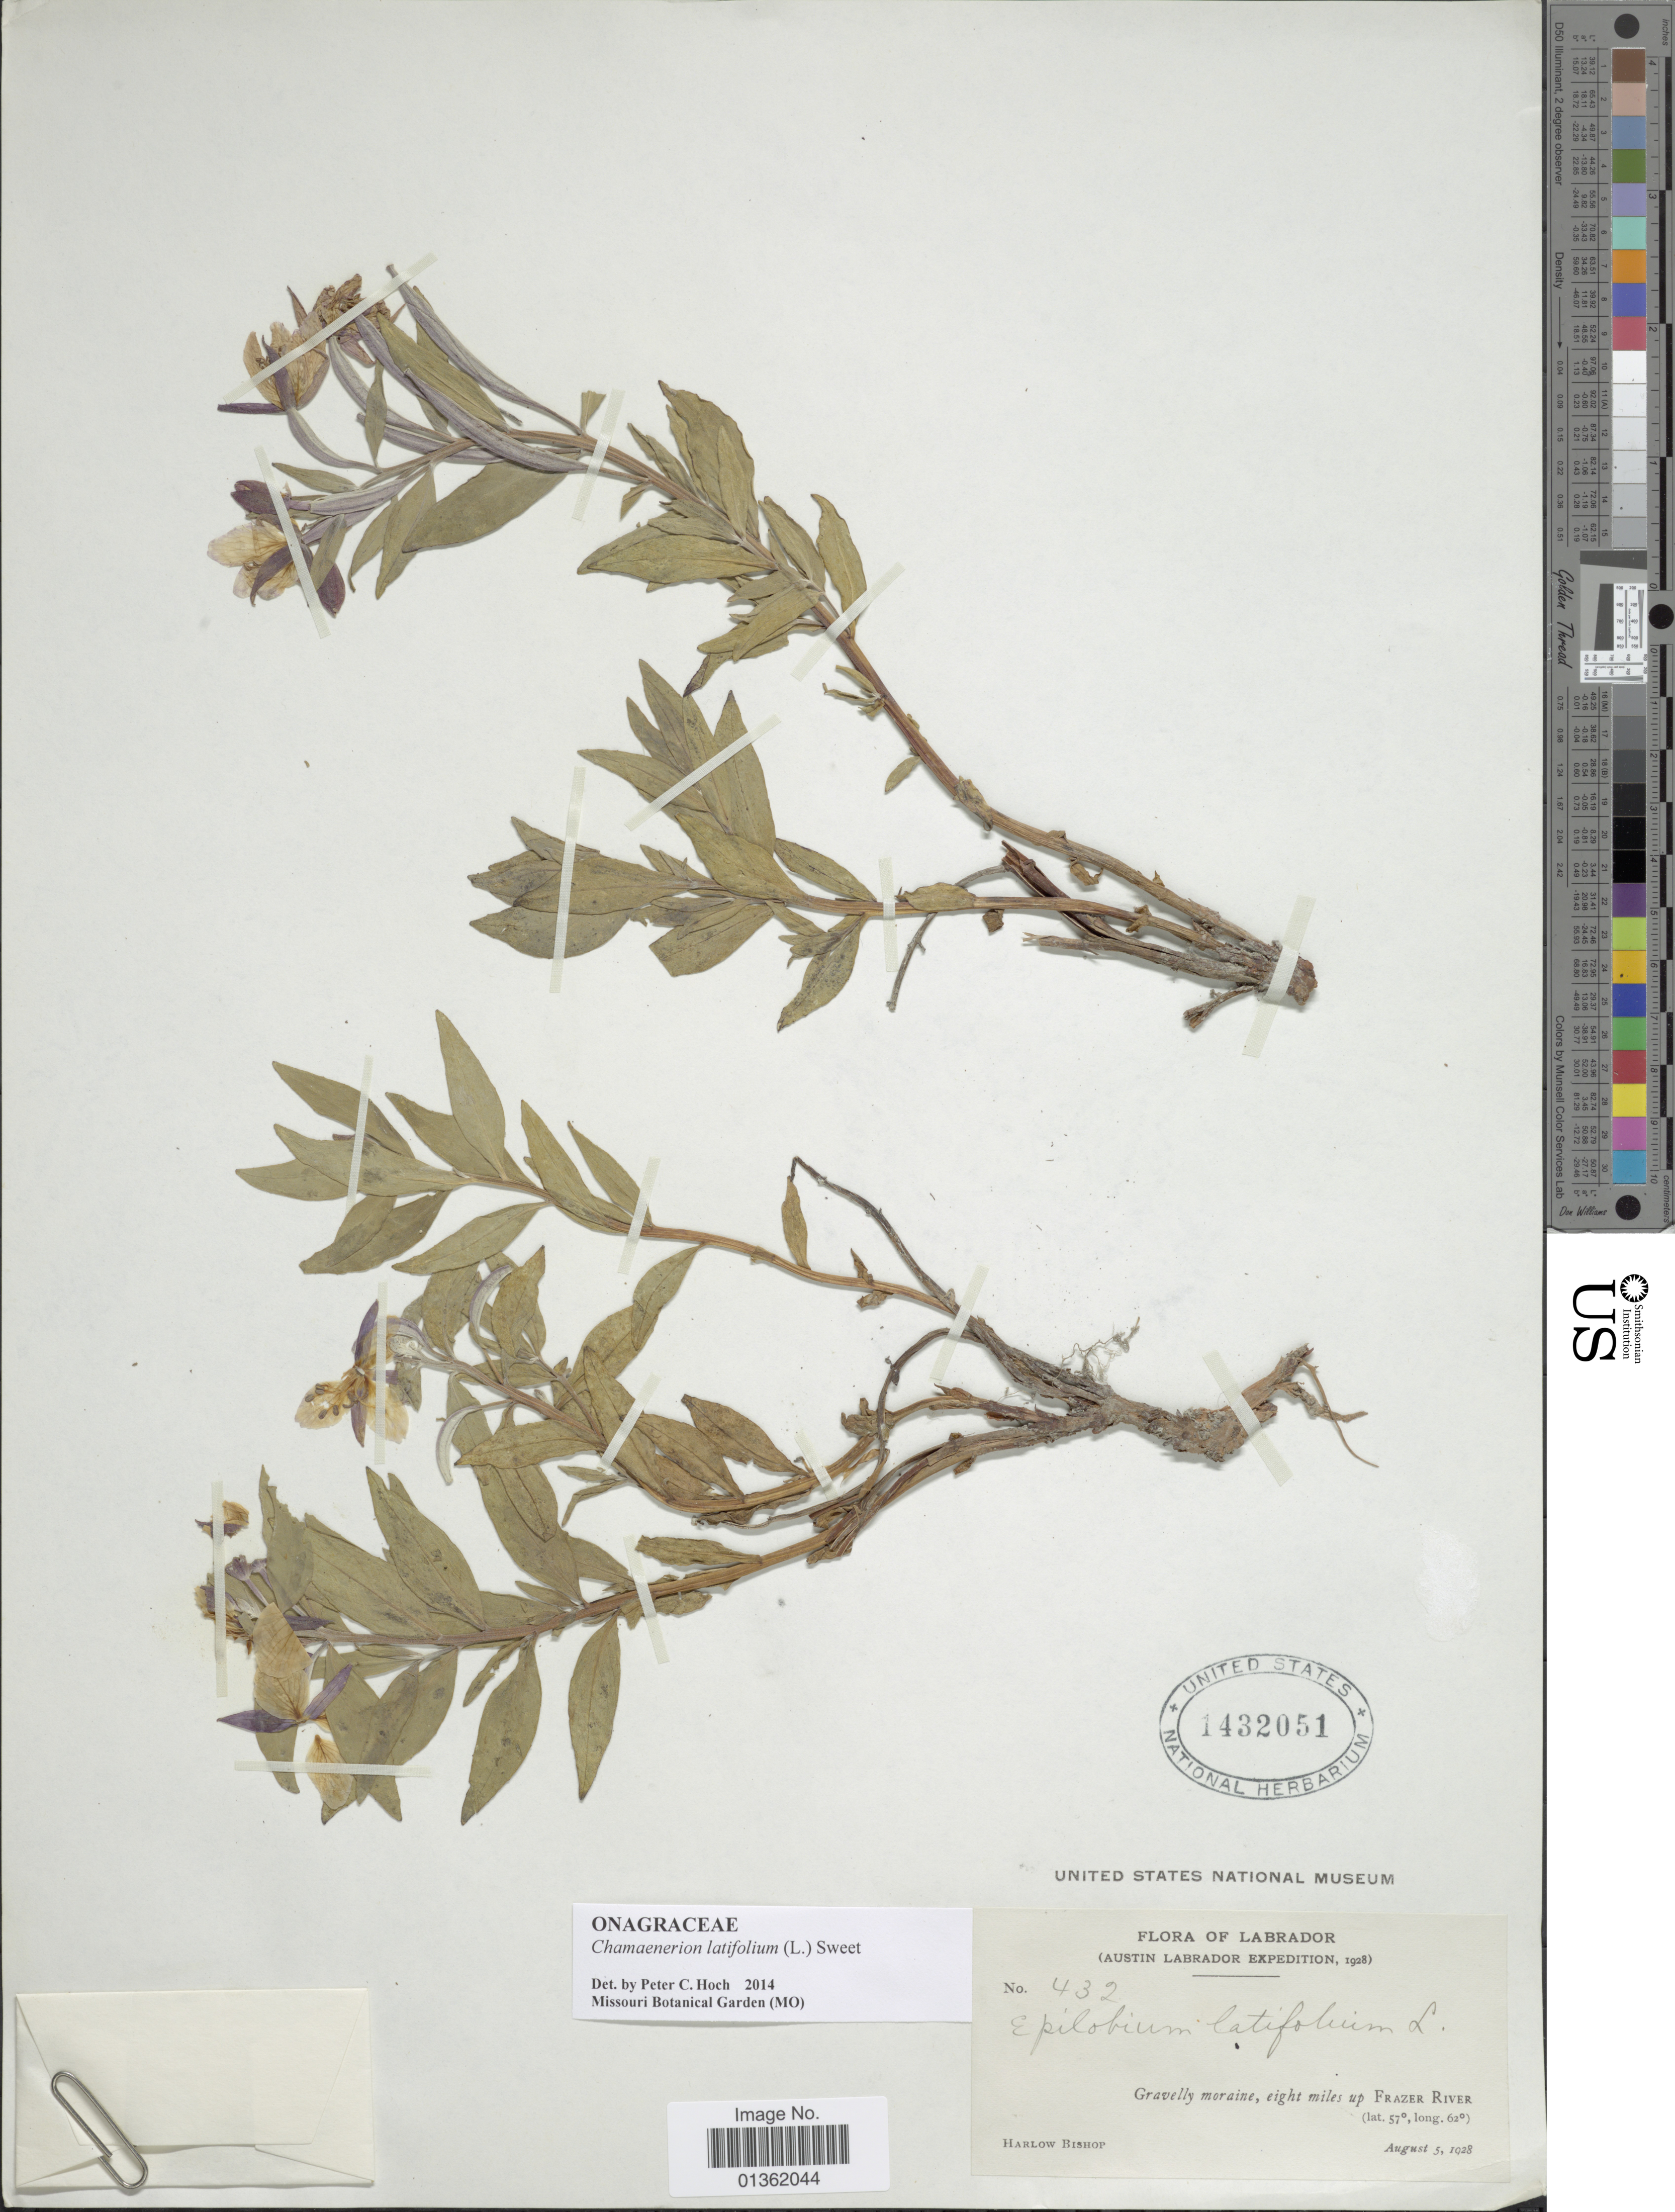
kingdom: Plantae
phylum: Tracheophyta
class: Magnoliopsida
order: Myrtales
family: Onagraceae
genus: Chamaenerion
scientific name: Chamaenerion latifolium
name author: (L.) Th. Fr. & Lange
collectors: H. Bishop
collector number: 432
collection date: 1928-08-05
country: Canada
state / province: Newfoundland and Labrador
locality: Labrador. Gravelly moraine, eight miles up Frazer River.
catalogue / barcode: US 1432051